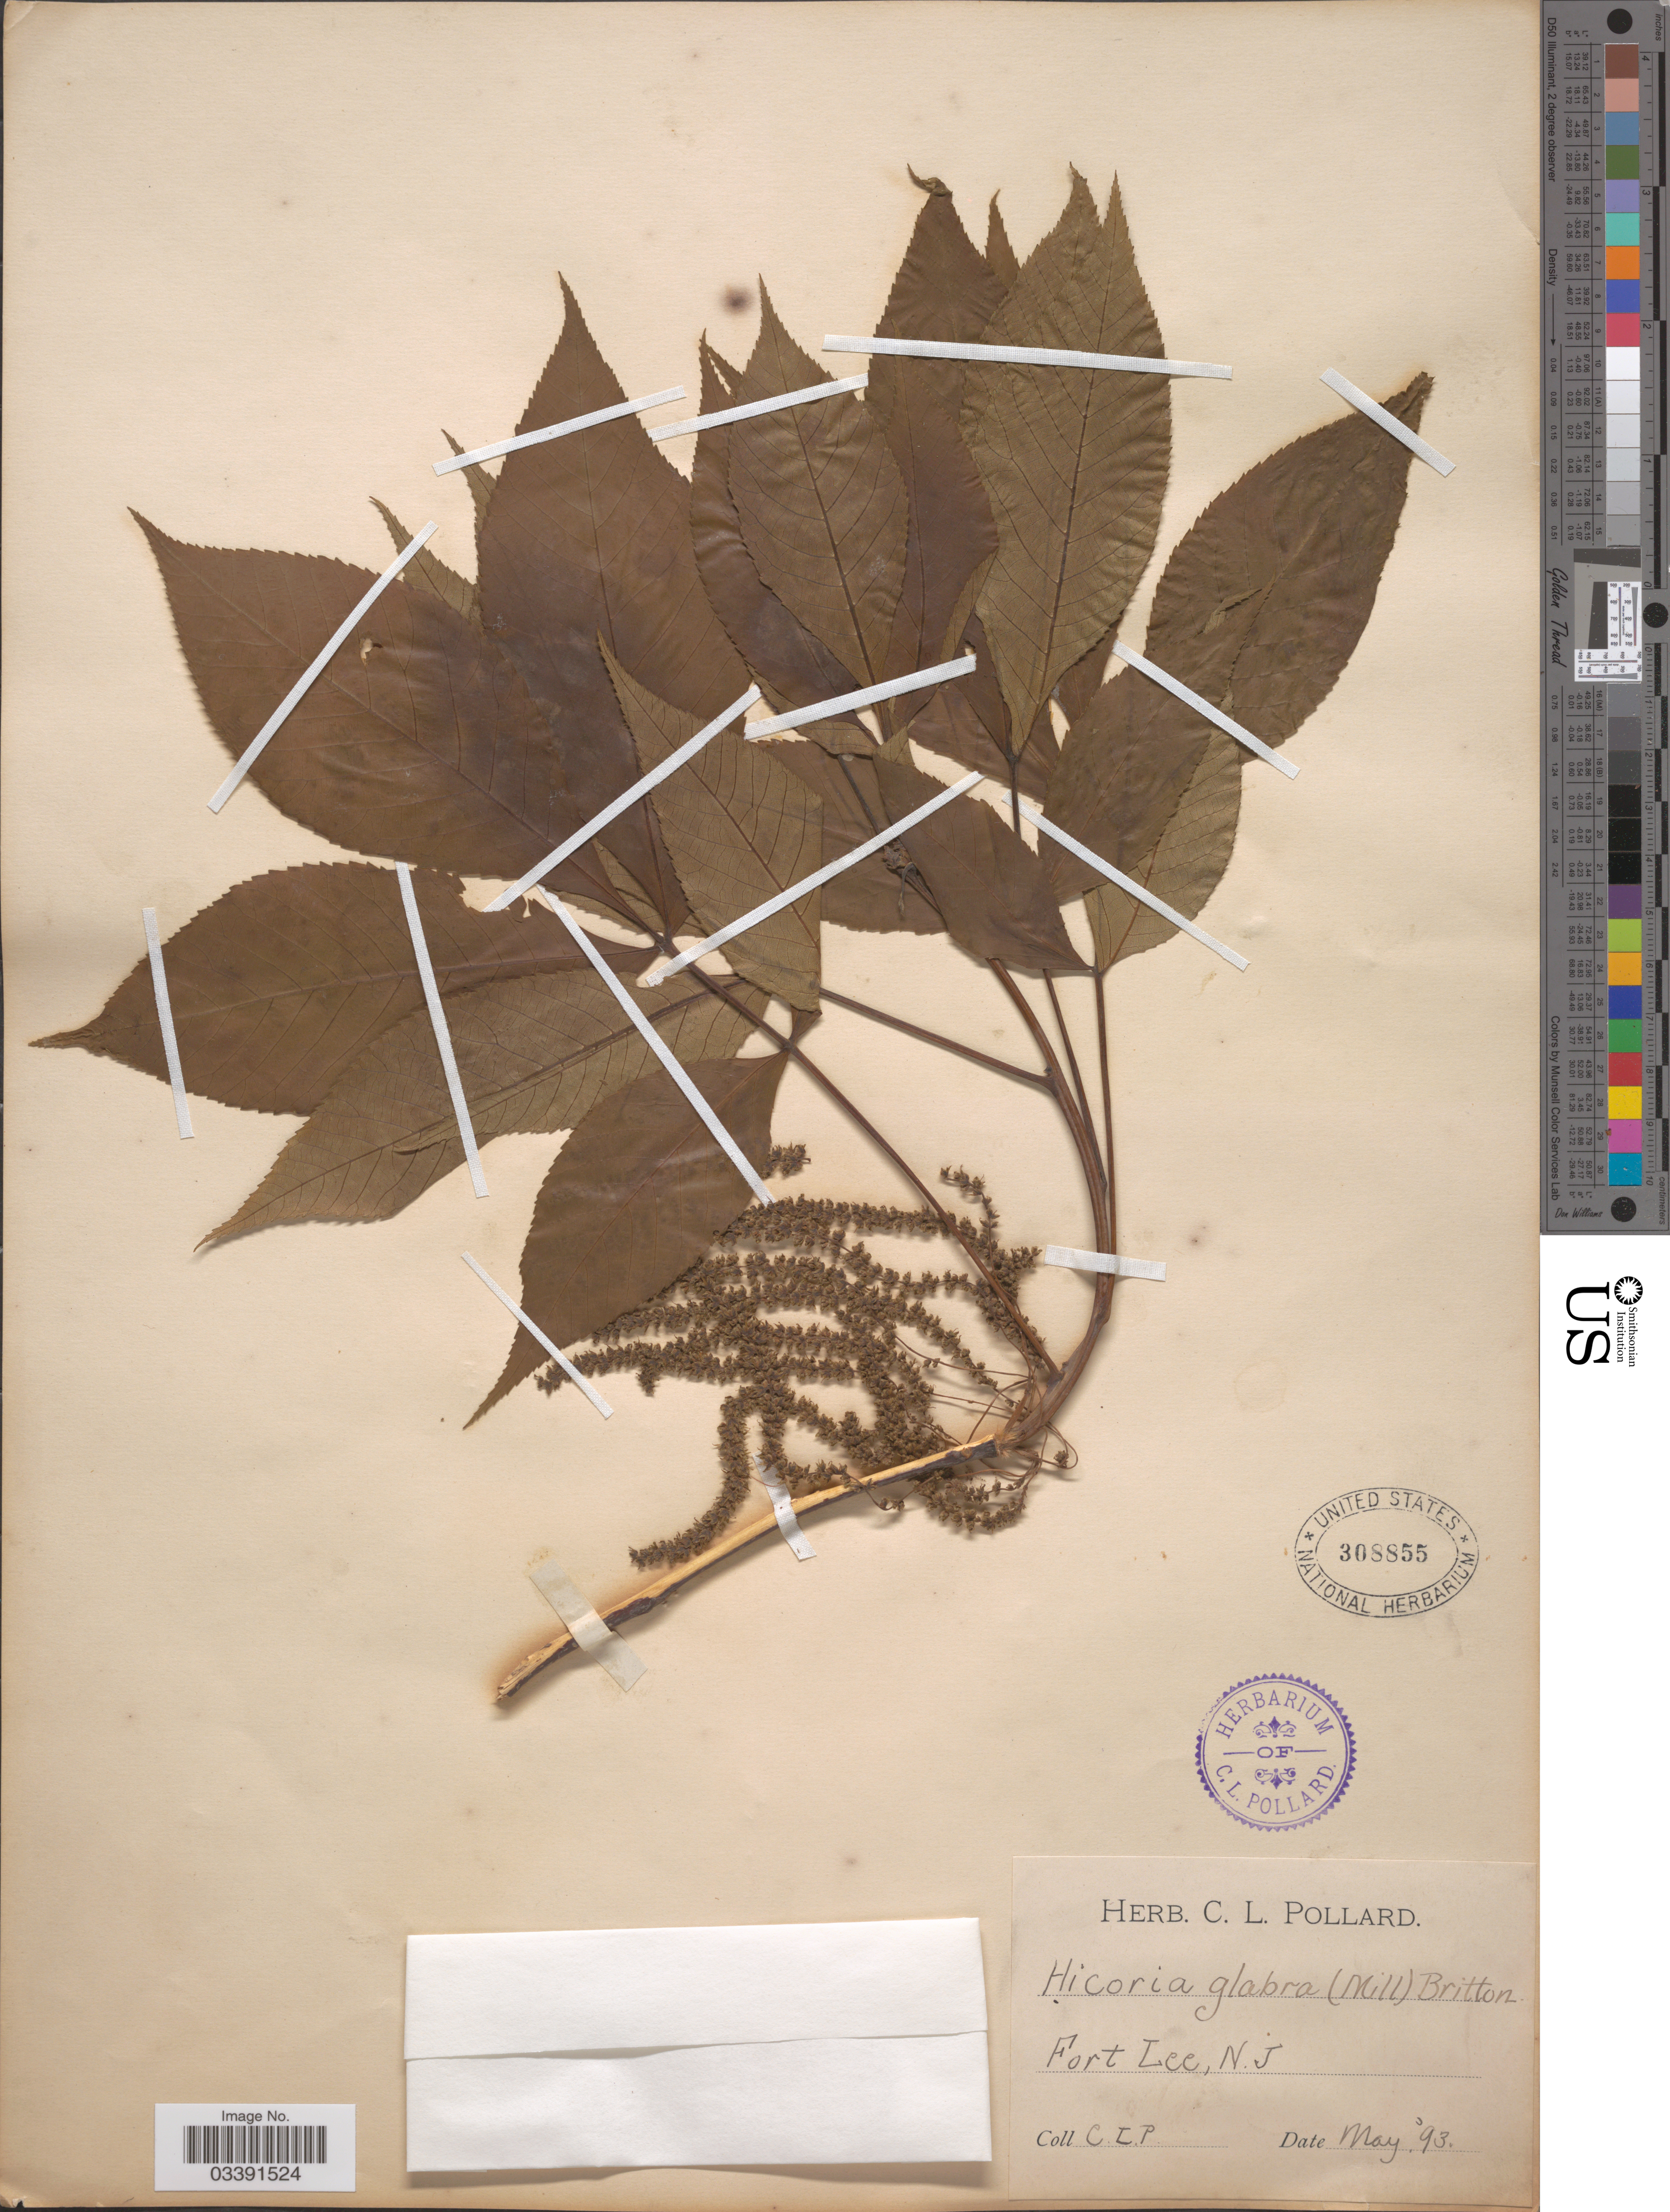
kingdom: Plantae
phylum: Tracheophyta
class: Magnoliopsida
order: Fagales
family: Juglandaceae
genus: Carya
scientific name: Carya glabra var. glabra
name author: (Mill.) Sweet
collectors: C. L. Pollard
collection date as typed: Transcribed d/m/y: /5/93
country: United States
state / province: New Jersey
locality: Fort Lee, N. J.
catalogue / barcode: US 308855